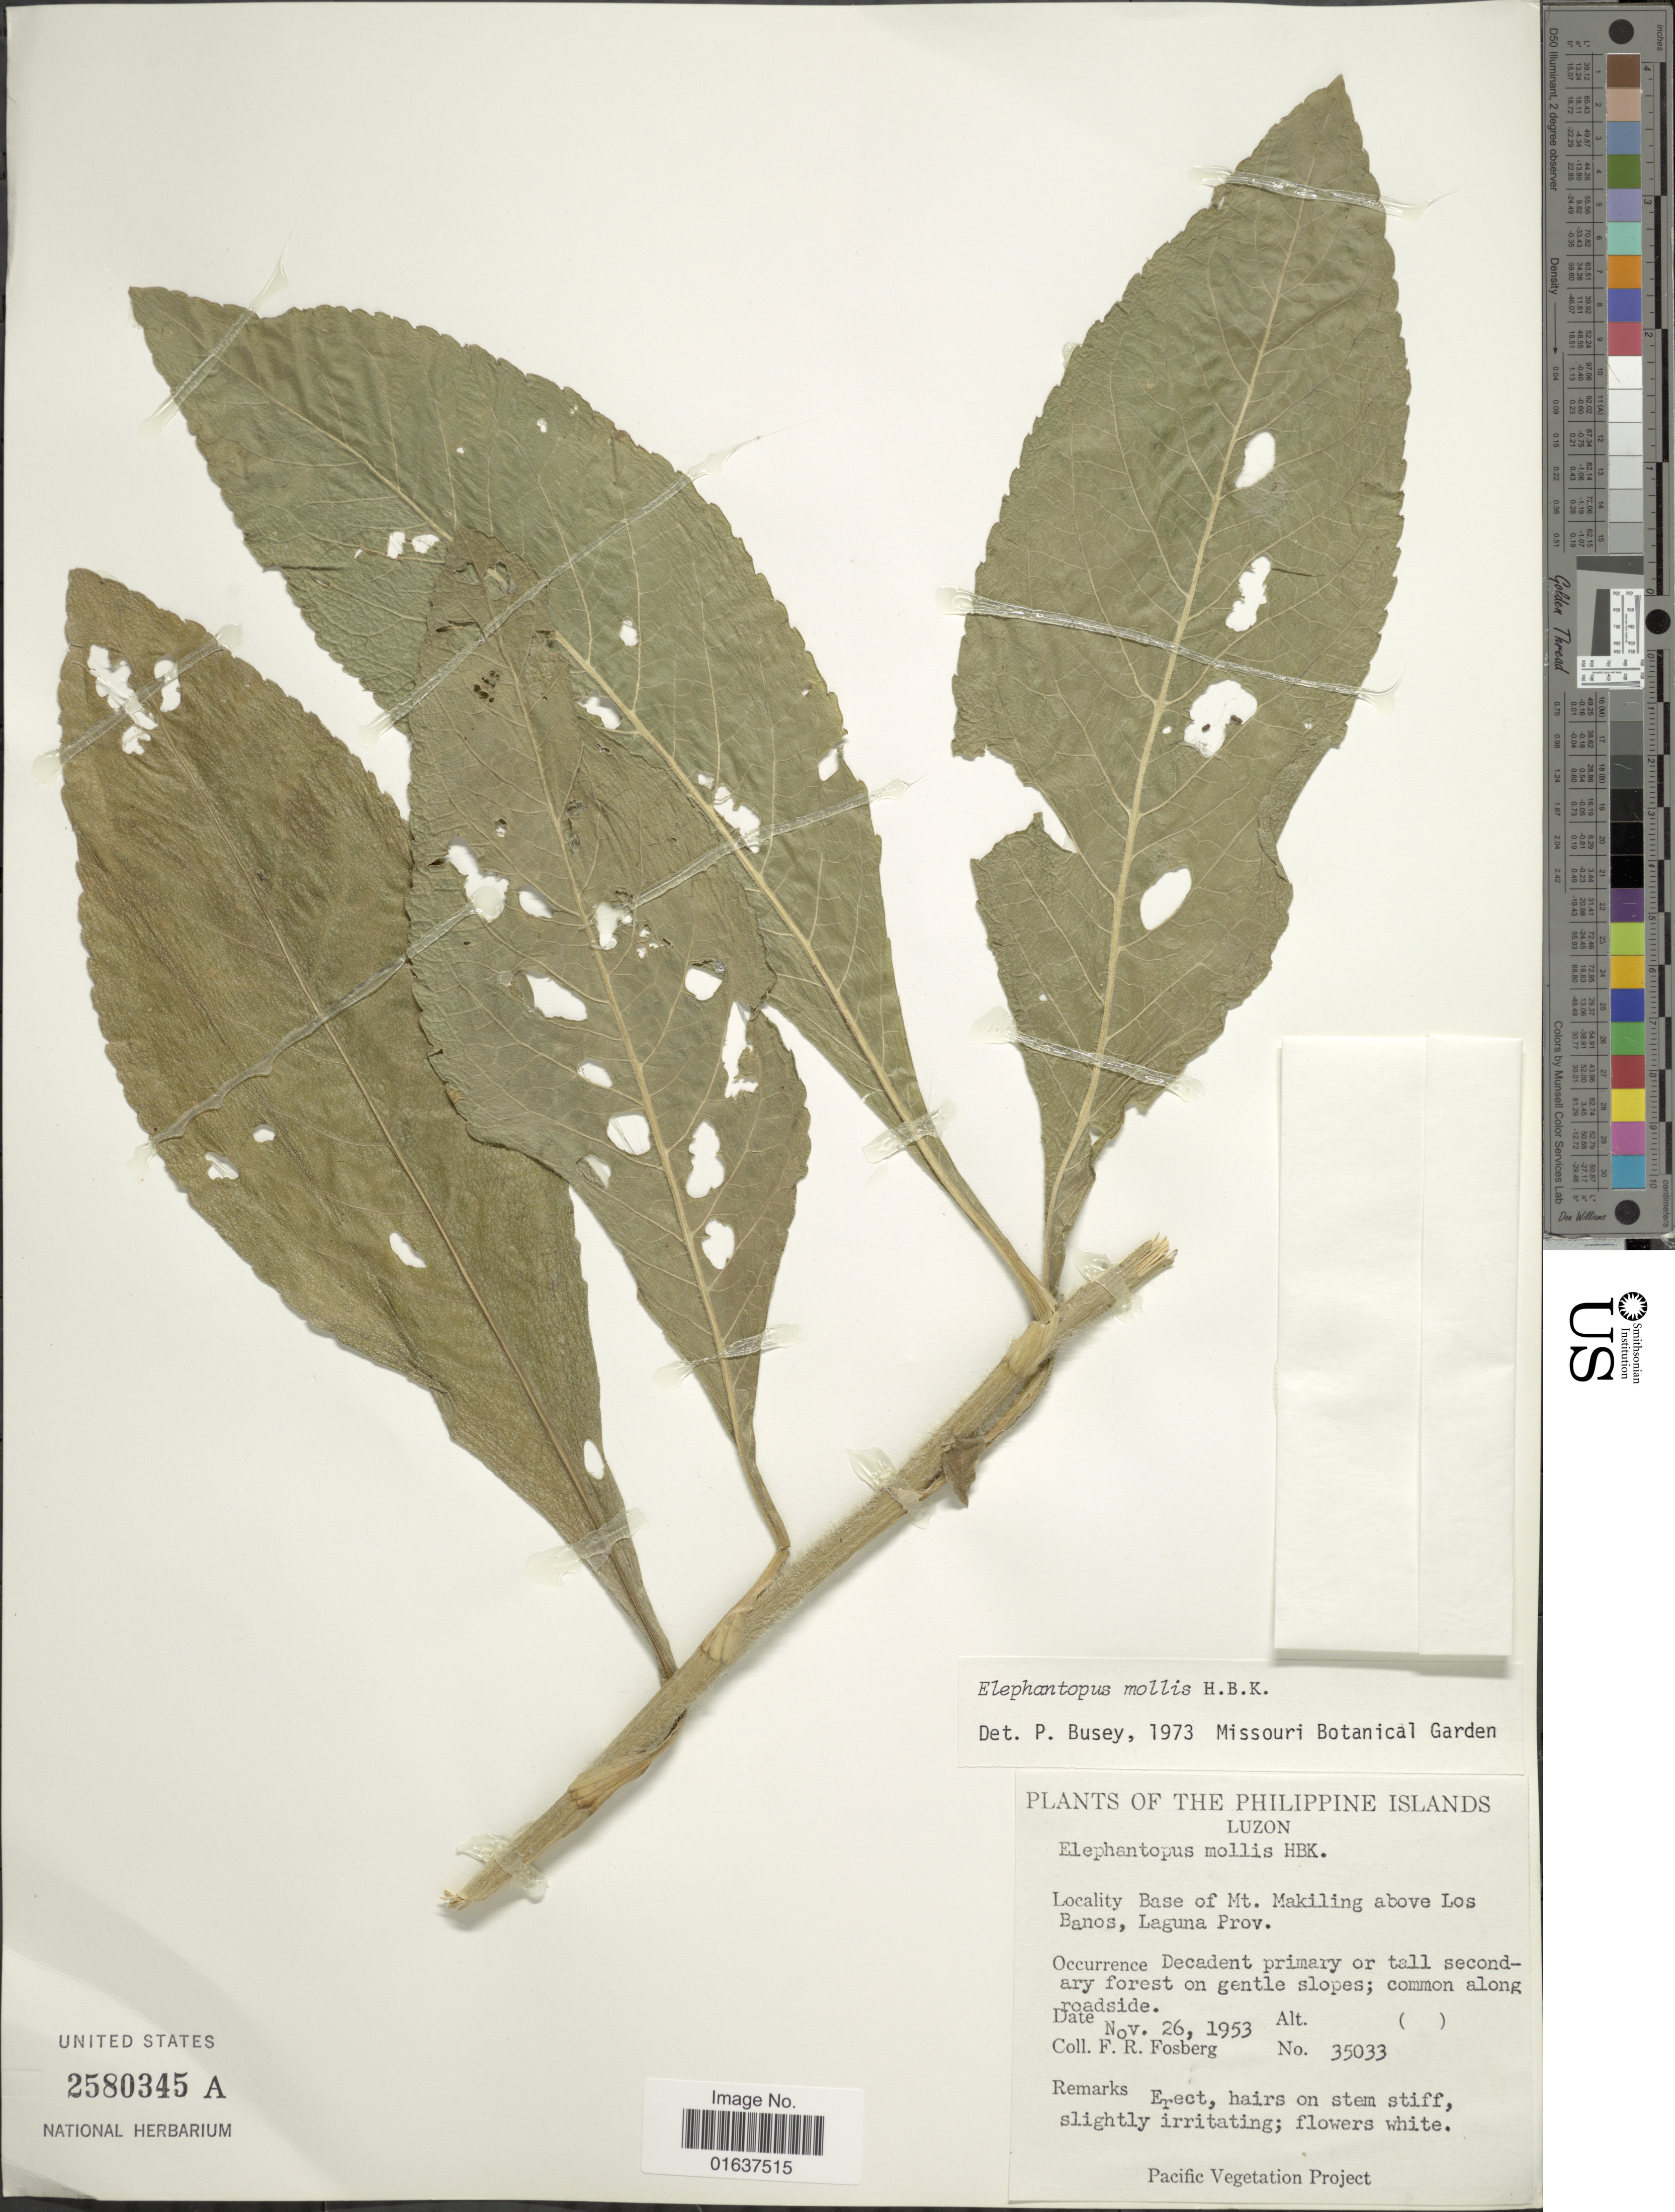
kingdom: Plantae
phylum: Tracheophyta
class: Magnoliopsida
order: Asterales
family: Asteraceae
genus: Elephantopus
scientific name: Elephantopus mollis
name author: Kunth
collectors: F. R. Fosberg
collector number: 35033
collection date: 1953-11-26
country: Philippines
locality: Luzon. Base of Mt. Makiling above Los Banos, Laguna Prov.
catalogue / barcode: US 2580345A